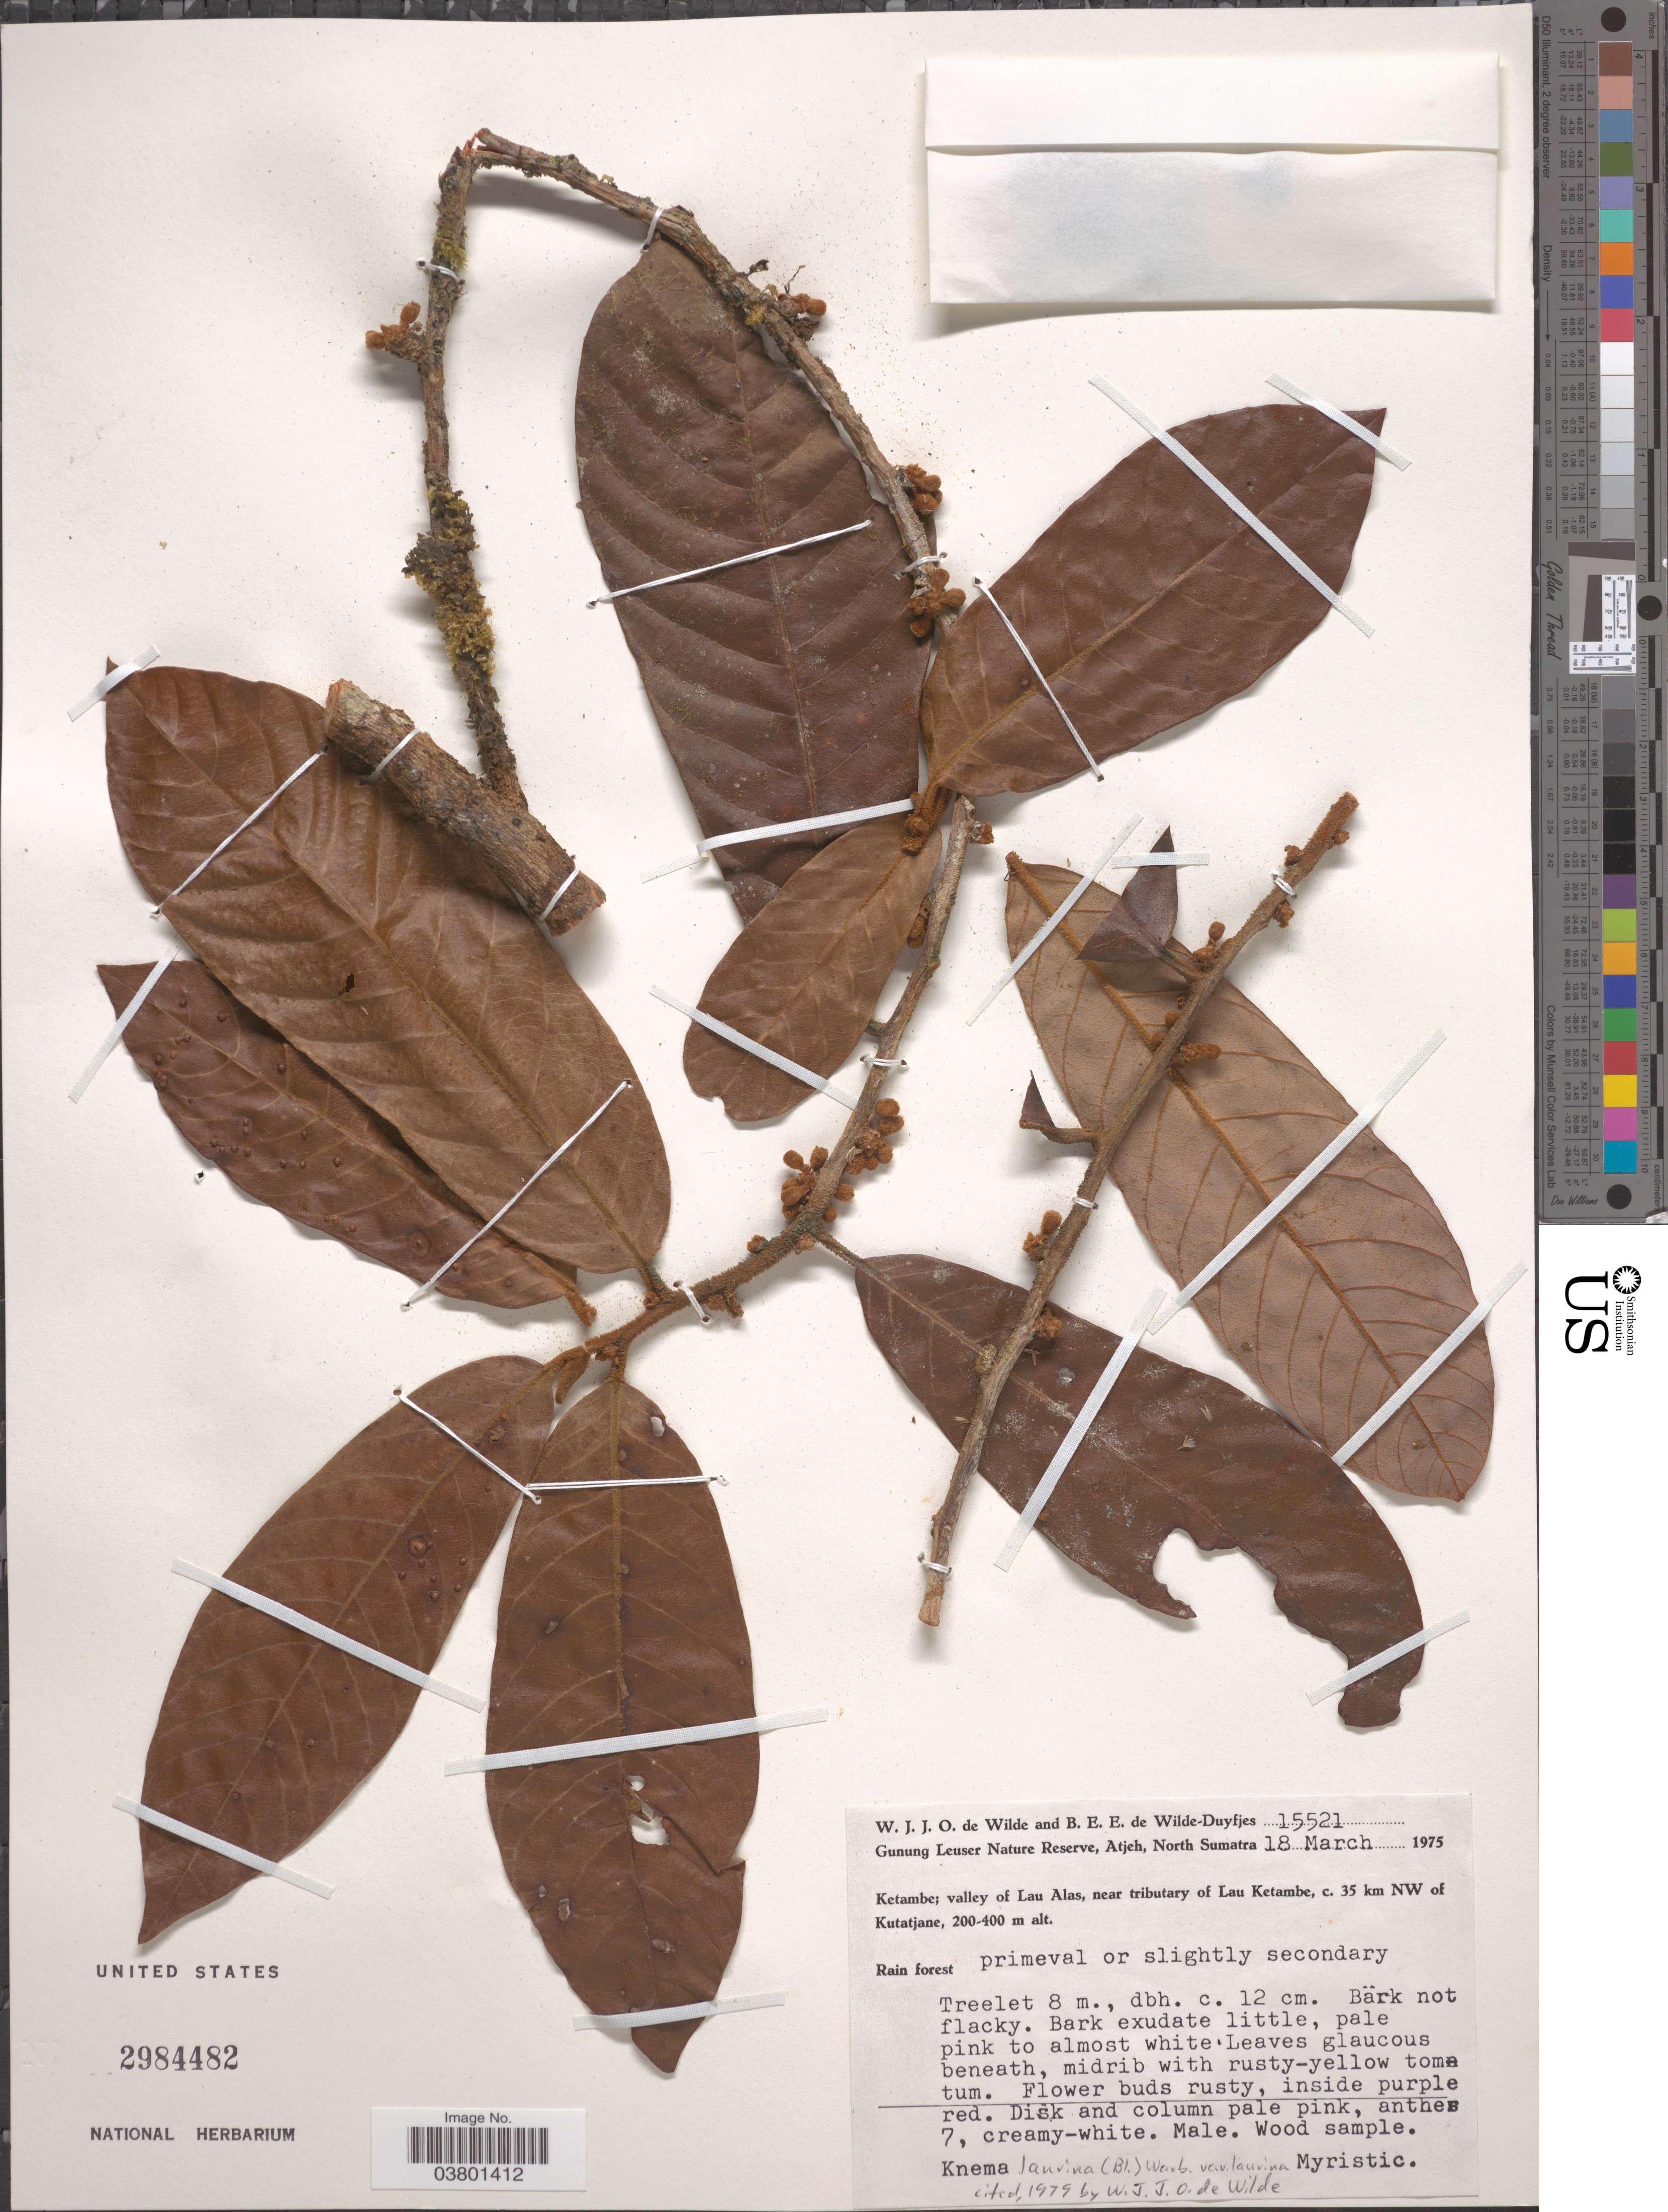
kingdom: Plantae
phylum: Tracheophyta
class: Magnoliopsida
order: Magnoliales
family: Myristicaceae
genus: Knema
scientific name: Knema laurina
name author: Warb.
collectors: W. J. de Wilde & B. E. de Wilde-Duyfjes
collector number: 15521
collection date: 1975-03-18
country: Indonesia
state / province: Sumatra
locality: Gunung Leuser Nature Reserve, Atjeh, North Sumatra. Ketambe; valley of Lau Alas, near tributary of Lau Ketambe, c. 35 km NW of Kutatjane.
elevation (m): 200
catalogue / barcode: US 2984482